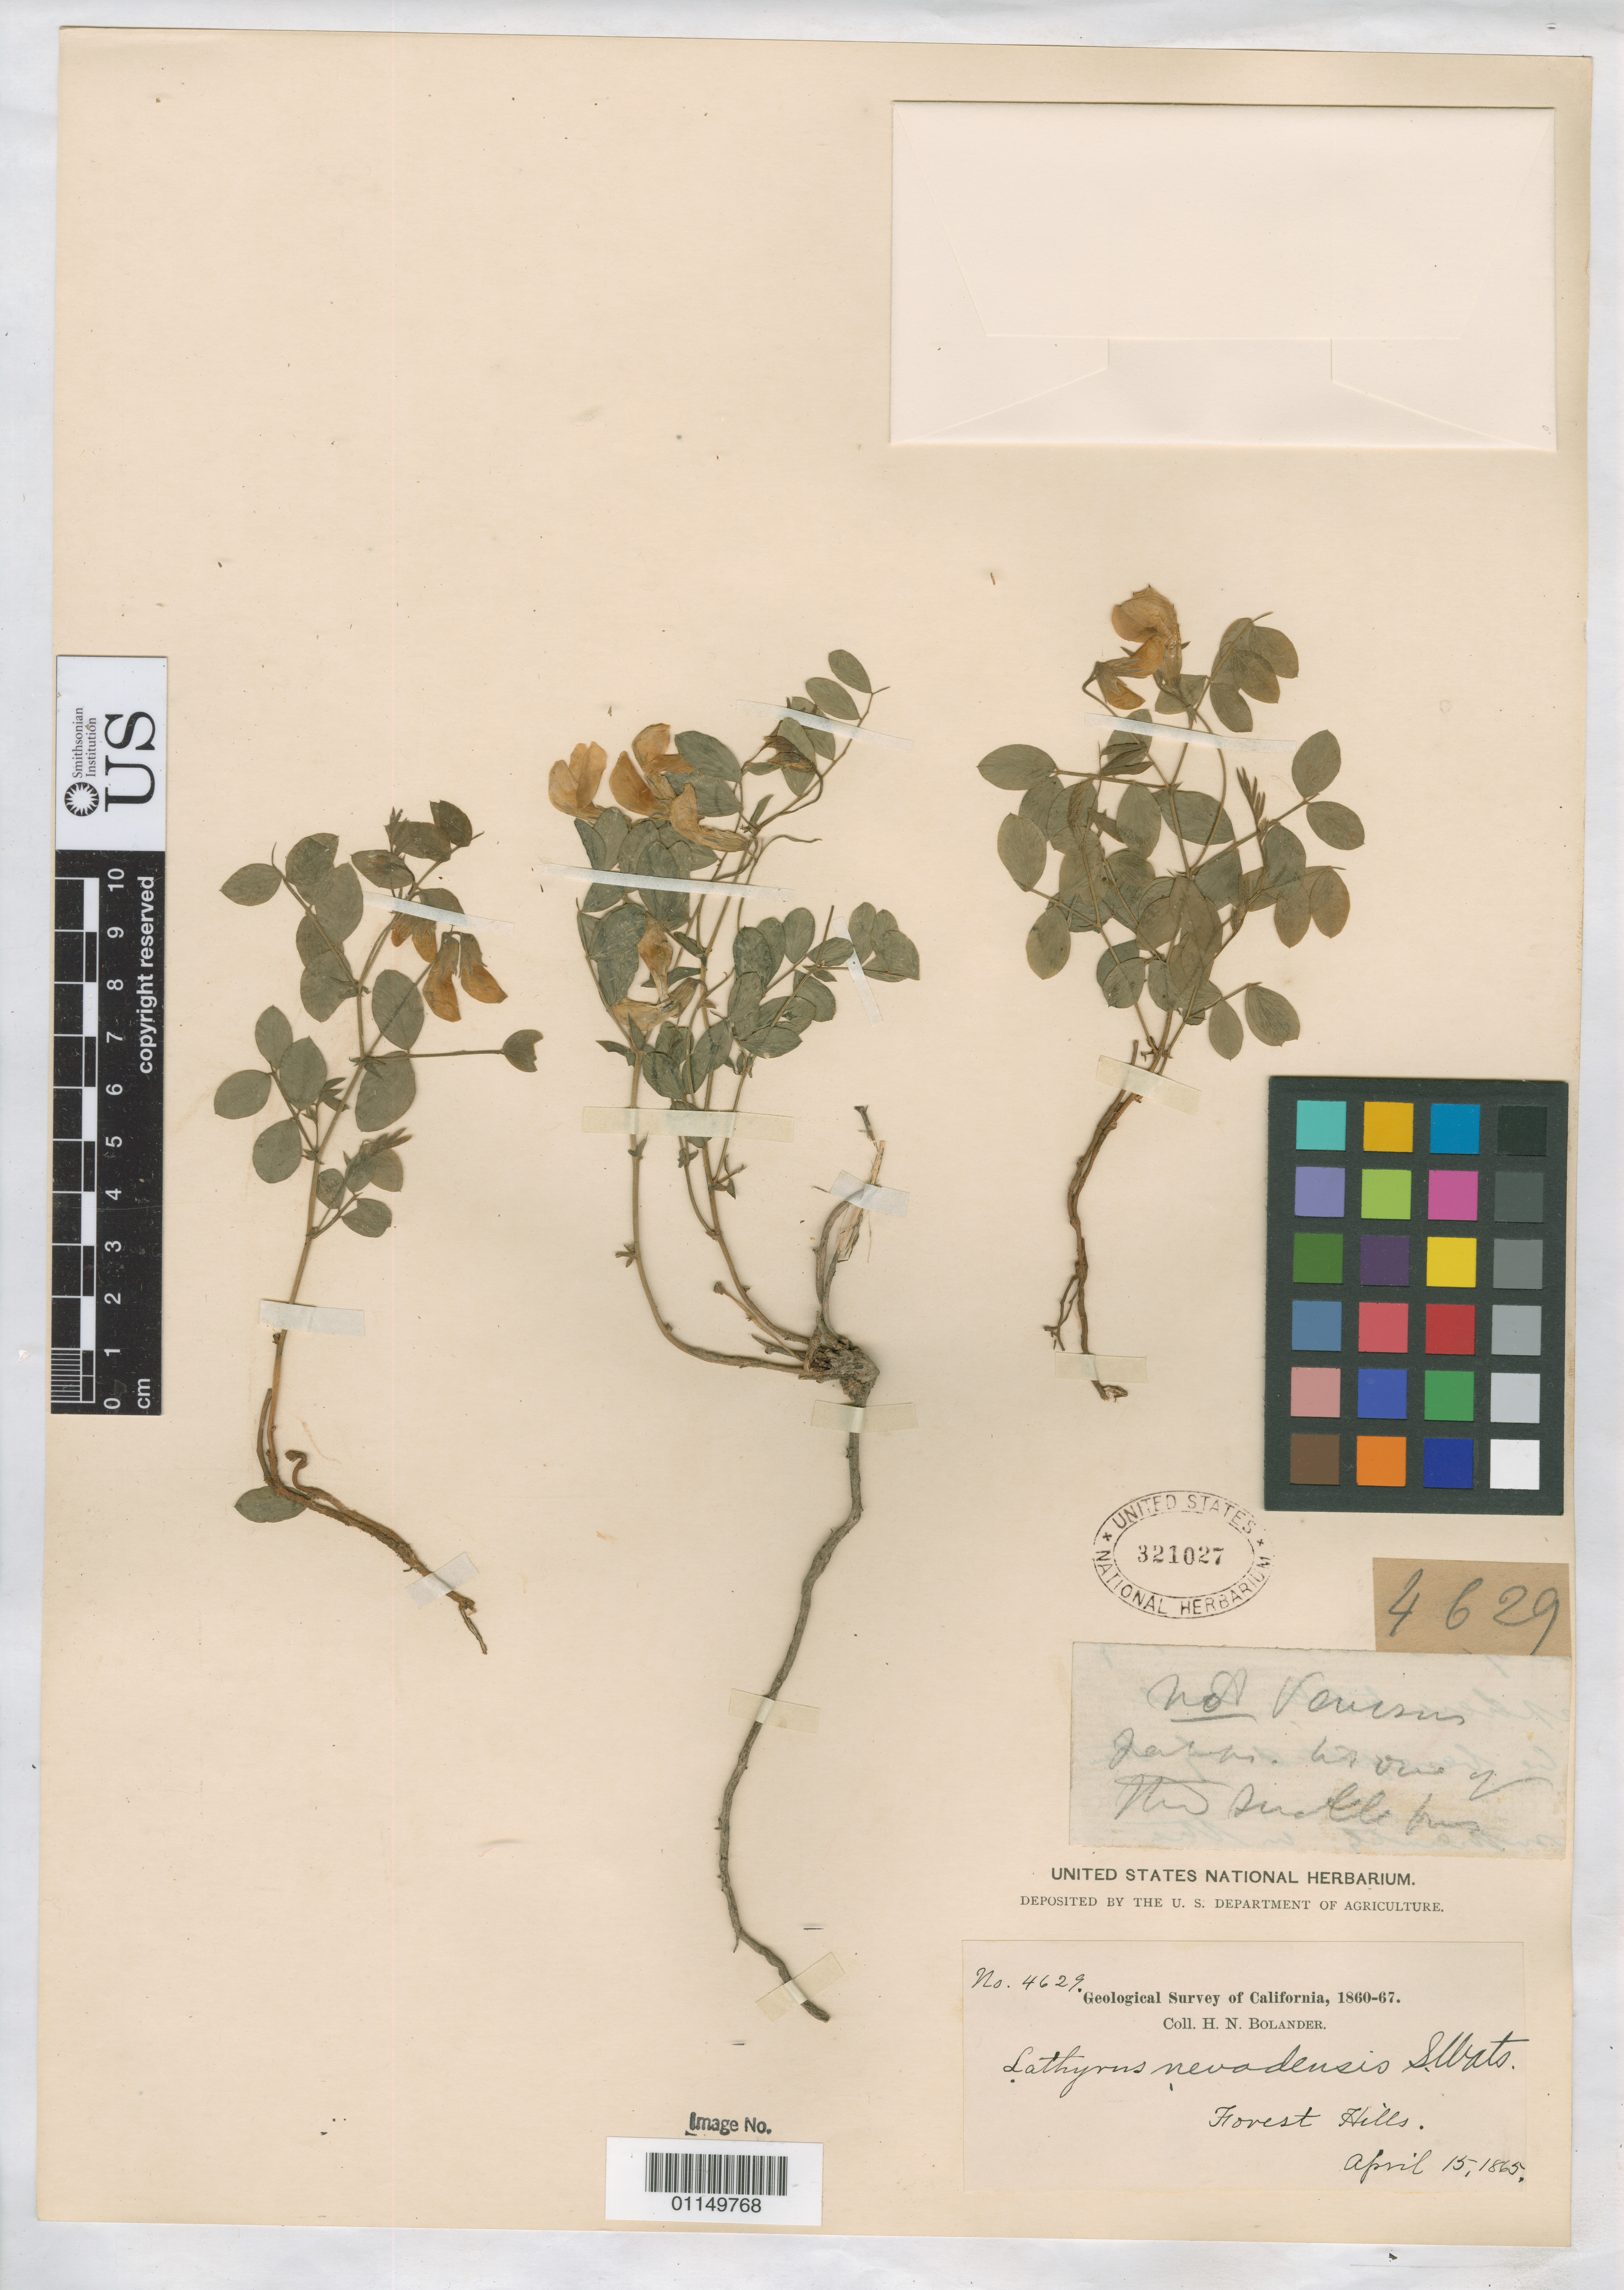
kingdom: Plantae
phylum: Tracheophyta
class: Magnoliopsida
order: Fabales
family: Fabaceae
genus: Lathyrus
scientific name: Lathyrus nevadensis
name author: S. Watson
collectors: H. Bolander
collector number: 4629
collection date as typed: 15 Apr 1865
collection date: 1865-04-15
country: United States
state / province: California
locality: Forest Hills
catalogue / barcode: US 321027